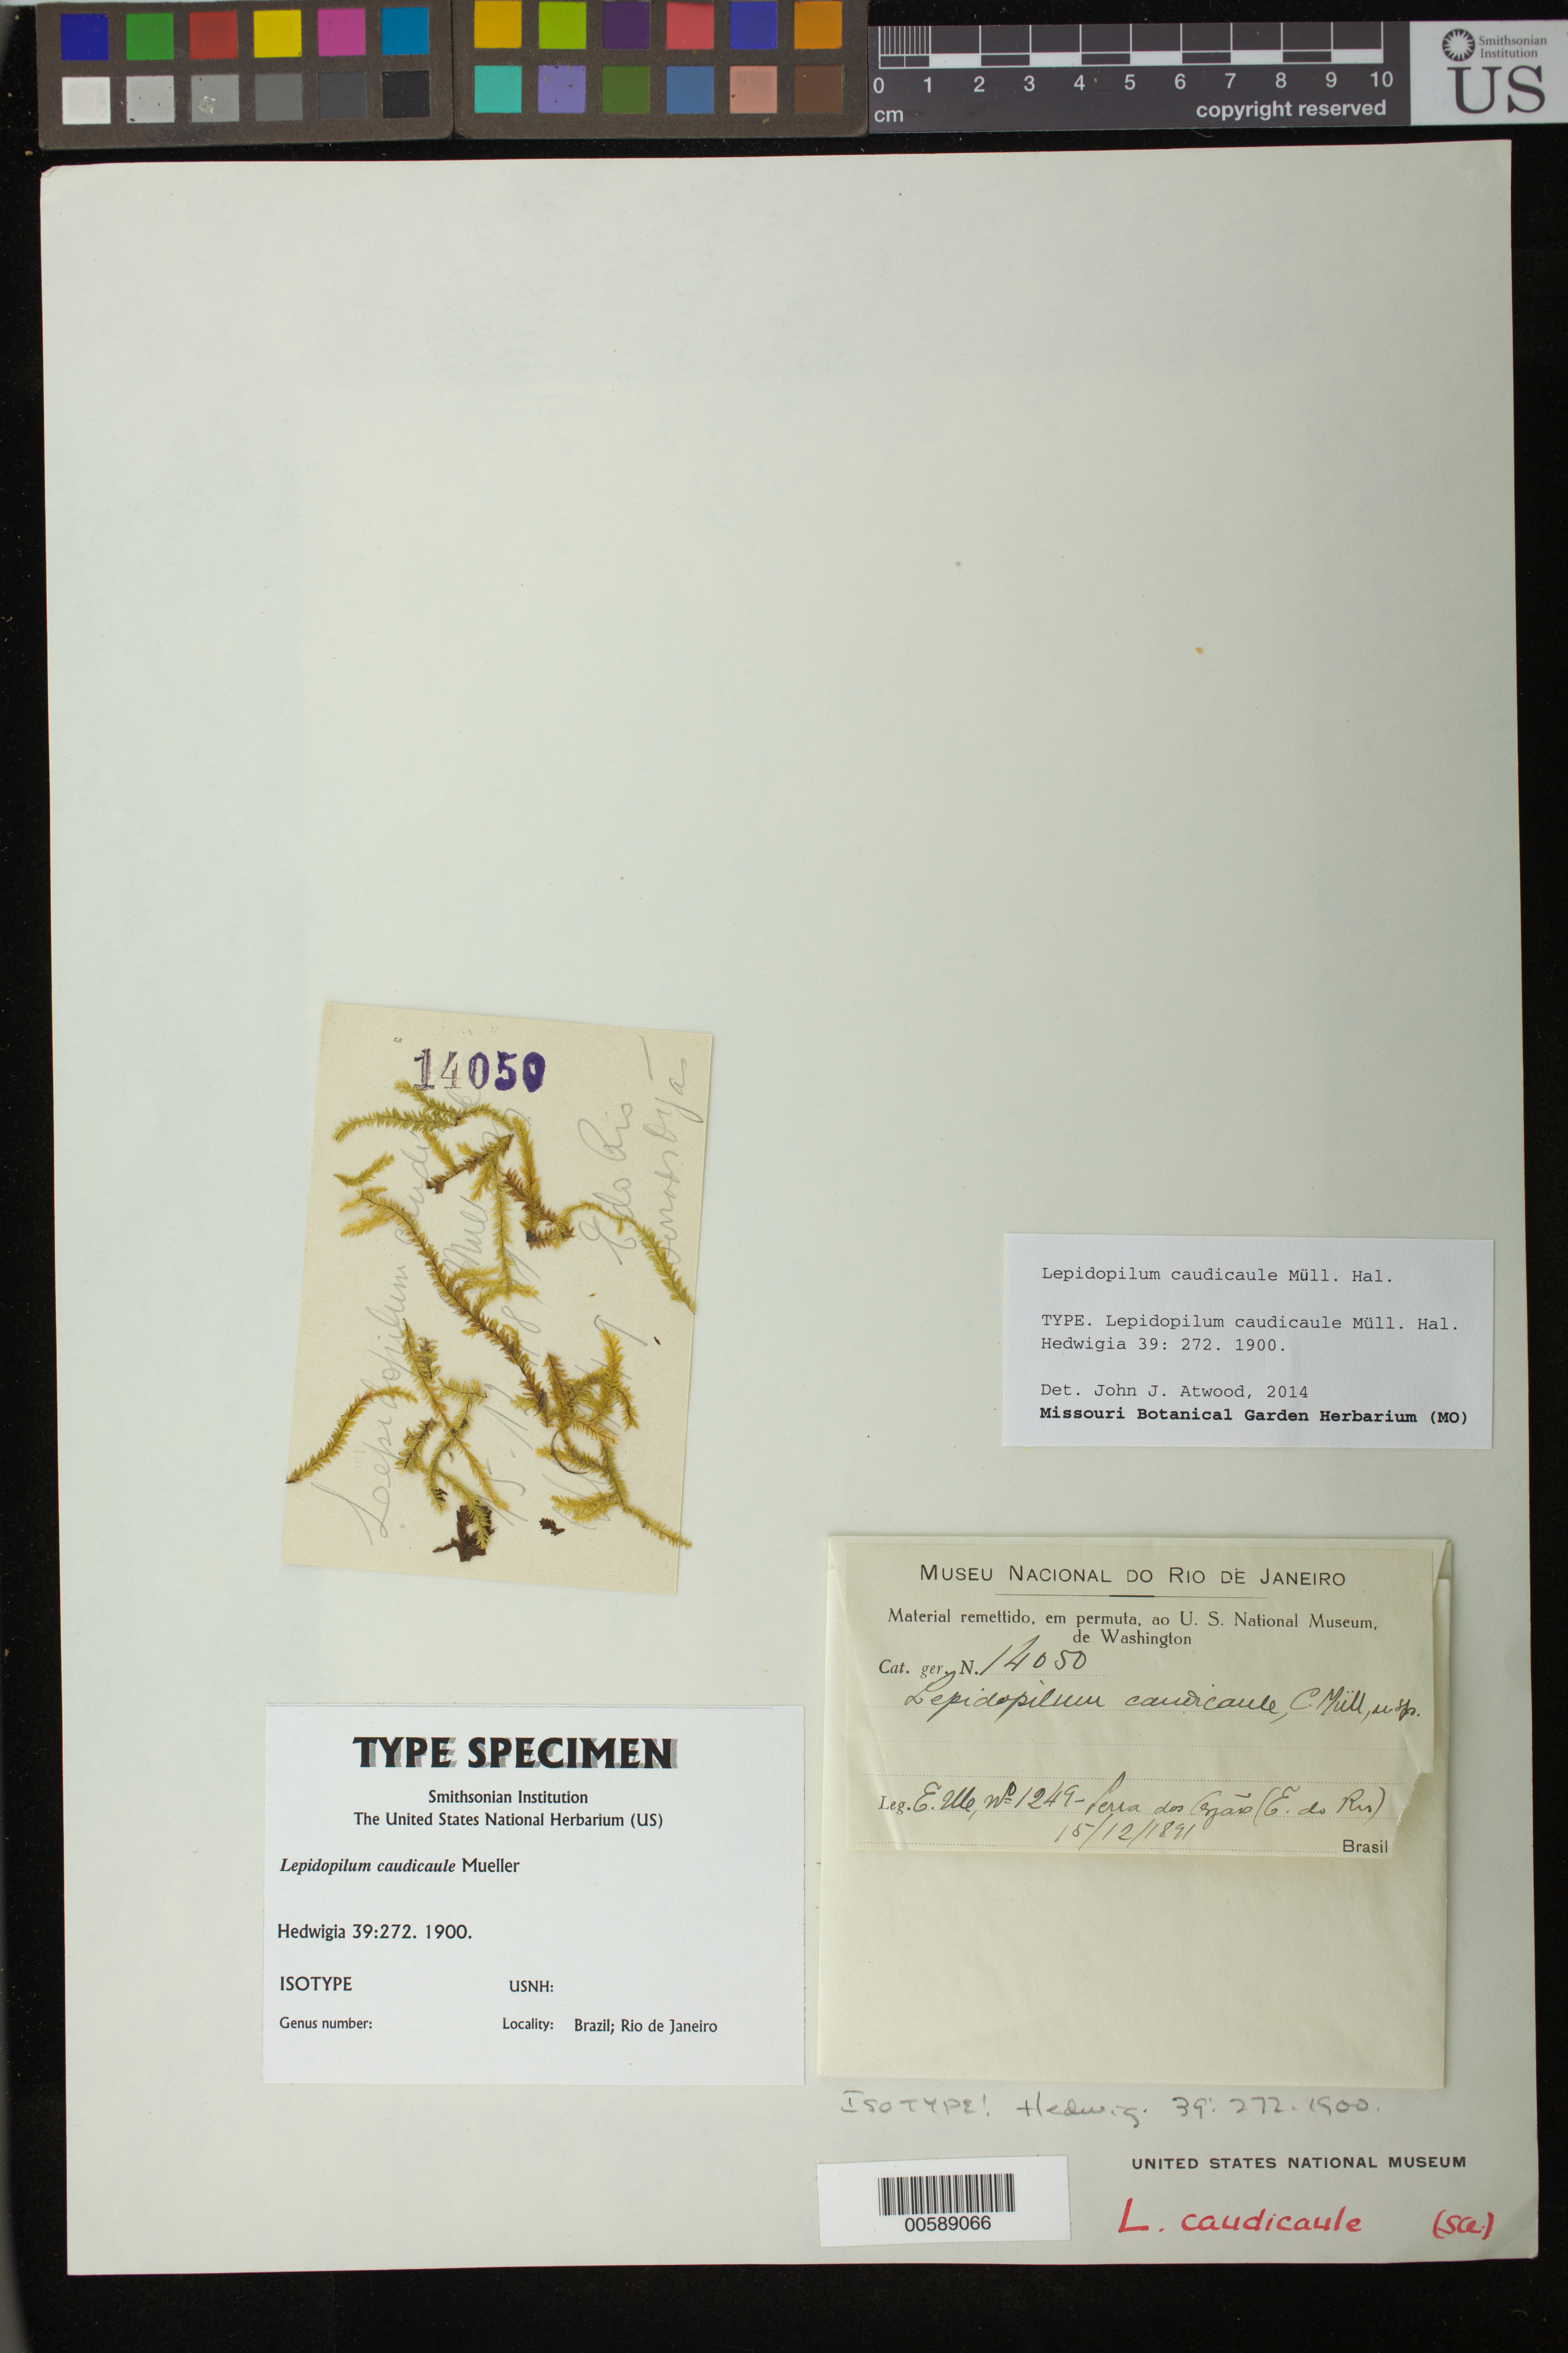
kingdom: Plantae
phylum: Bryophyta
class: Bryopsida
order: Hookeriales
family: Pilotrichaceae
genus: Lepidopilum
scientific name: Lepidopilum caudicaule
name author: Müll. Hal.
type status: Isotype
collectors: E. H. Ule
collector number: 1249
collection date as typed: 15 Dec 1891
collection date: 1891-12-15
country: Brazil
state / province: Rio de Janeiro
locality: Serro dos Organ.